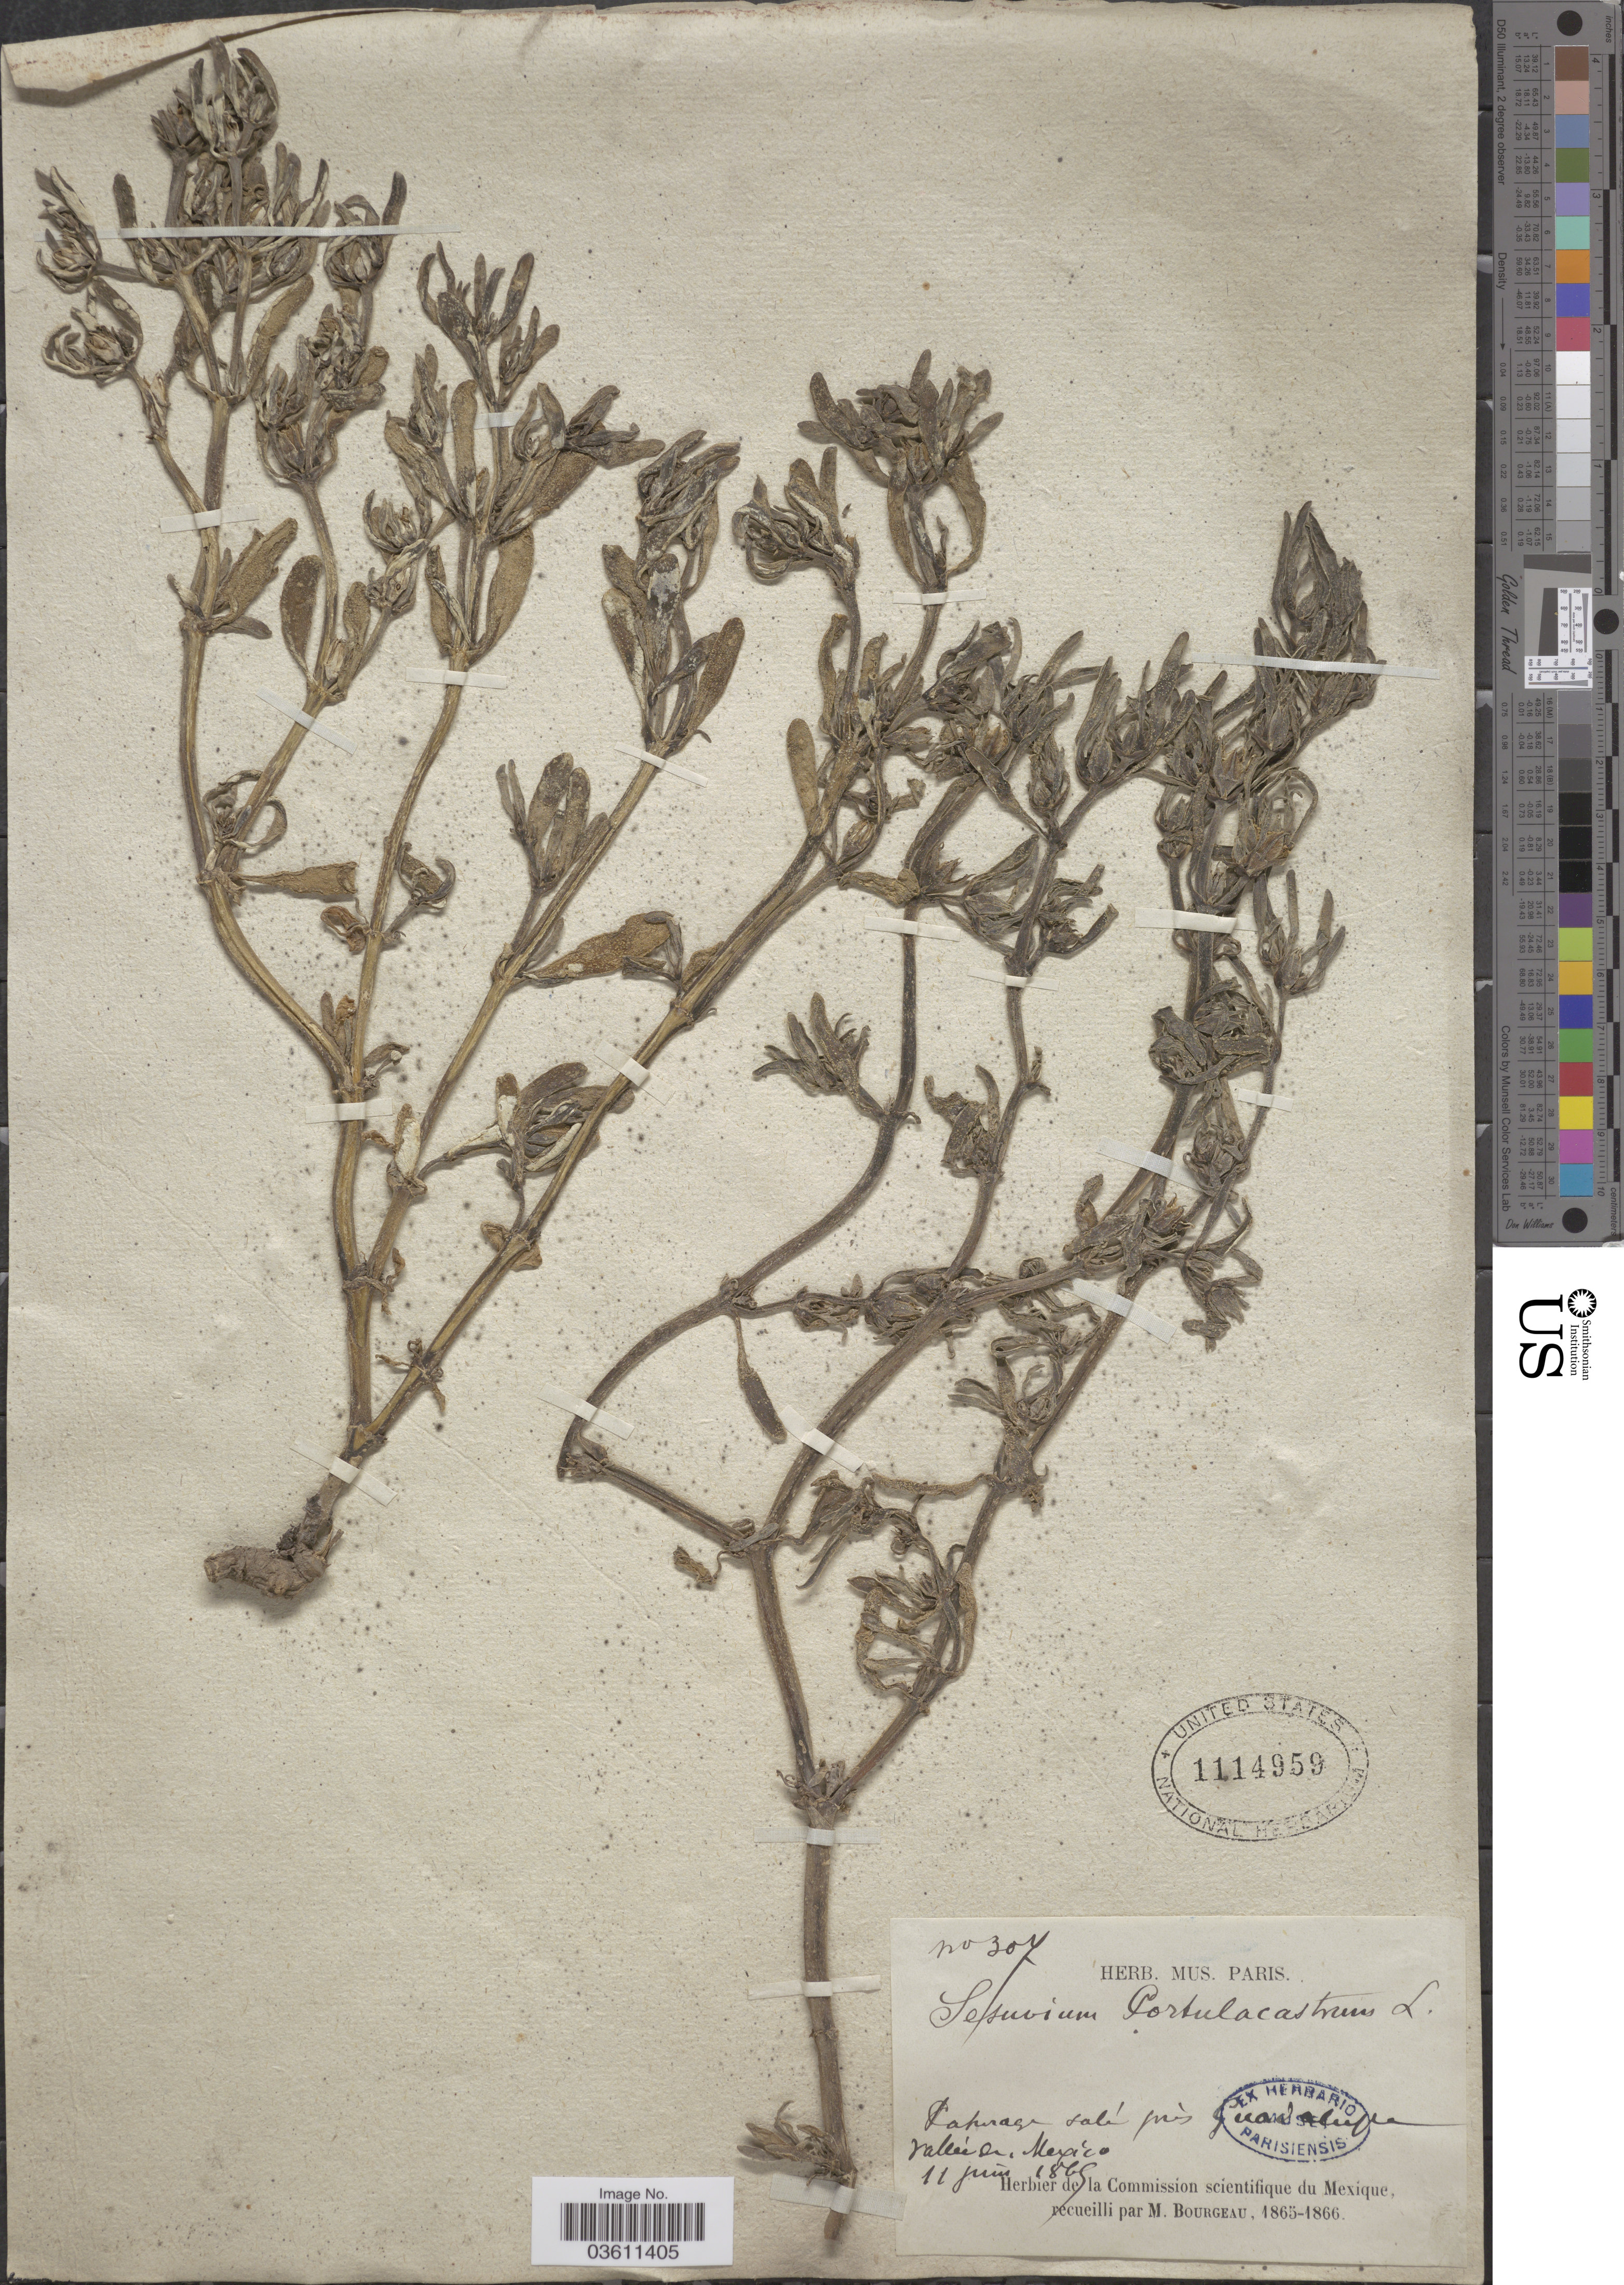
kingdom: Plantae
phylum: Tracheophyta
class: Magnoliopsida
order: Caryophyllales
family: Aizoaceae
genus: Sesuvium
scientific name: Sesuvium revolutifolium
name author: Ortega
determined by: Strong, Mark T., (BOT), Smithsonian Institution - National Museum of Natural History (UNITED STATES)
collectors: M. Bourgeau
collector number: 307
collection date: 1865-06-11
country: Mexico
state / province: Baja California Norte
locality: Paterage salé près Guadalupe. Vallée de Mexico.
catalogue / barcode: US 1114959